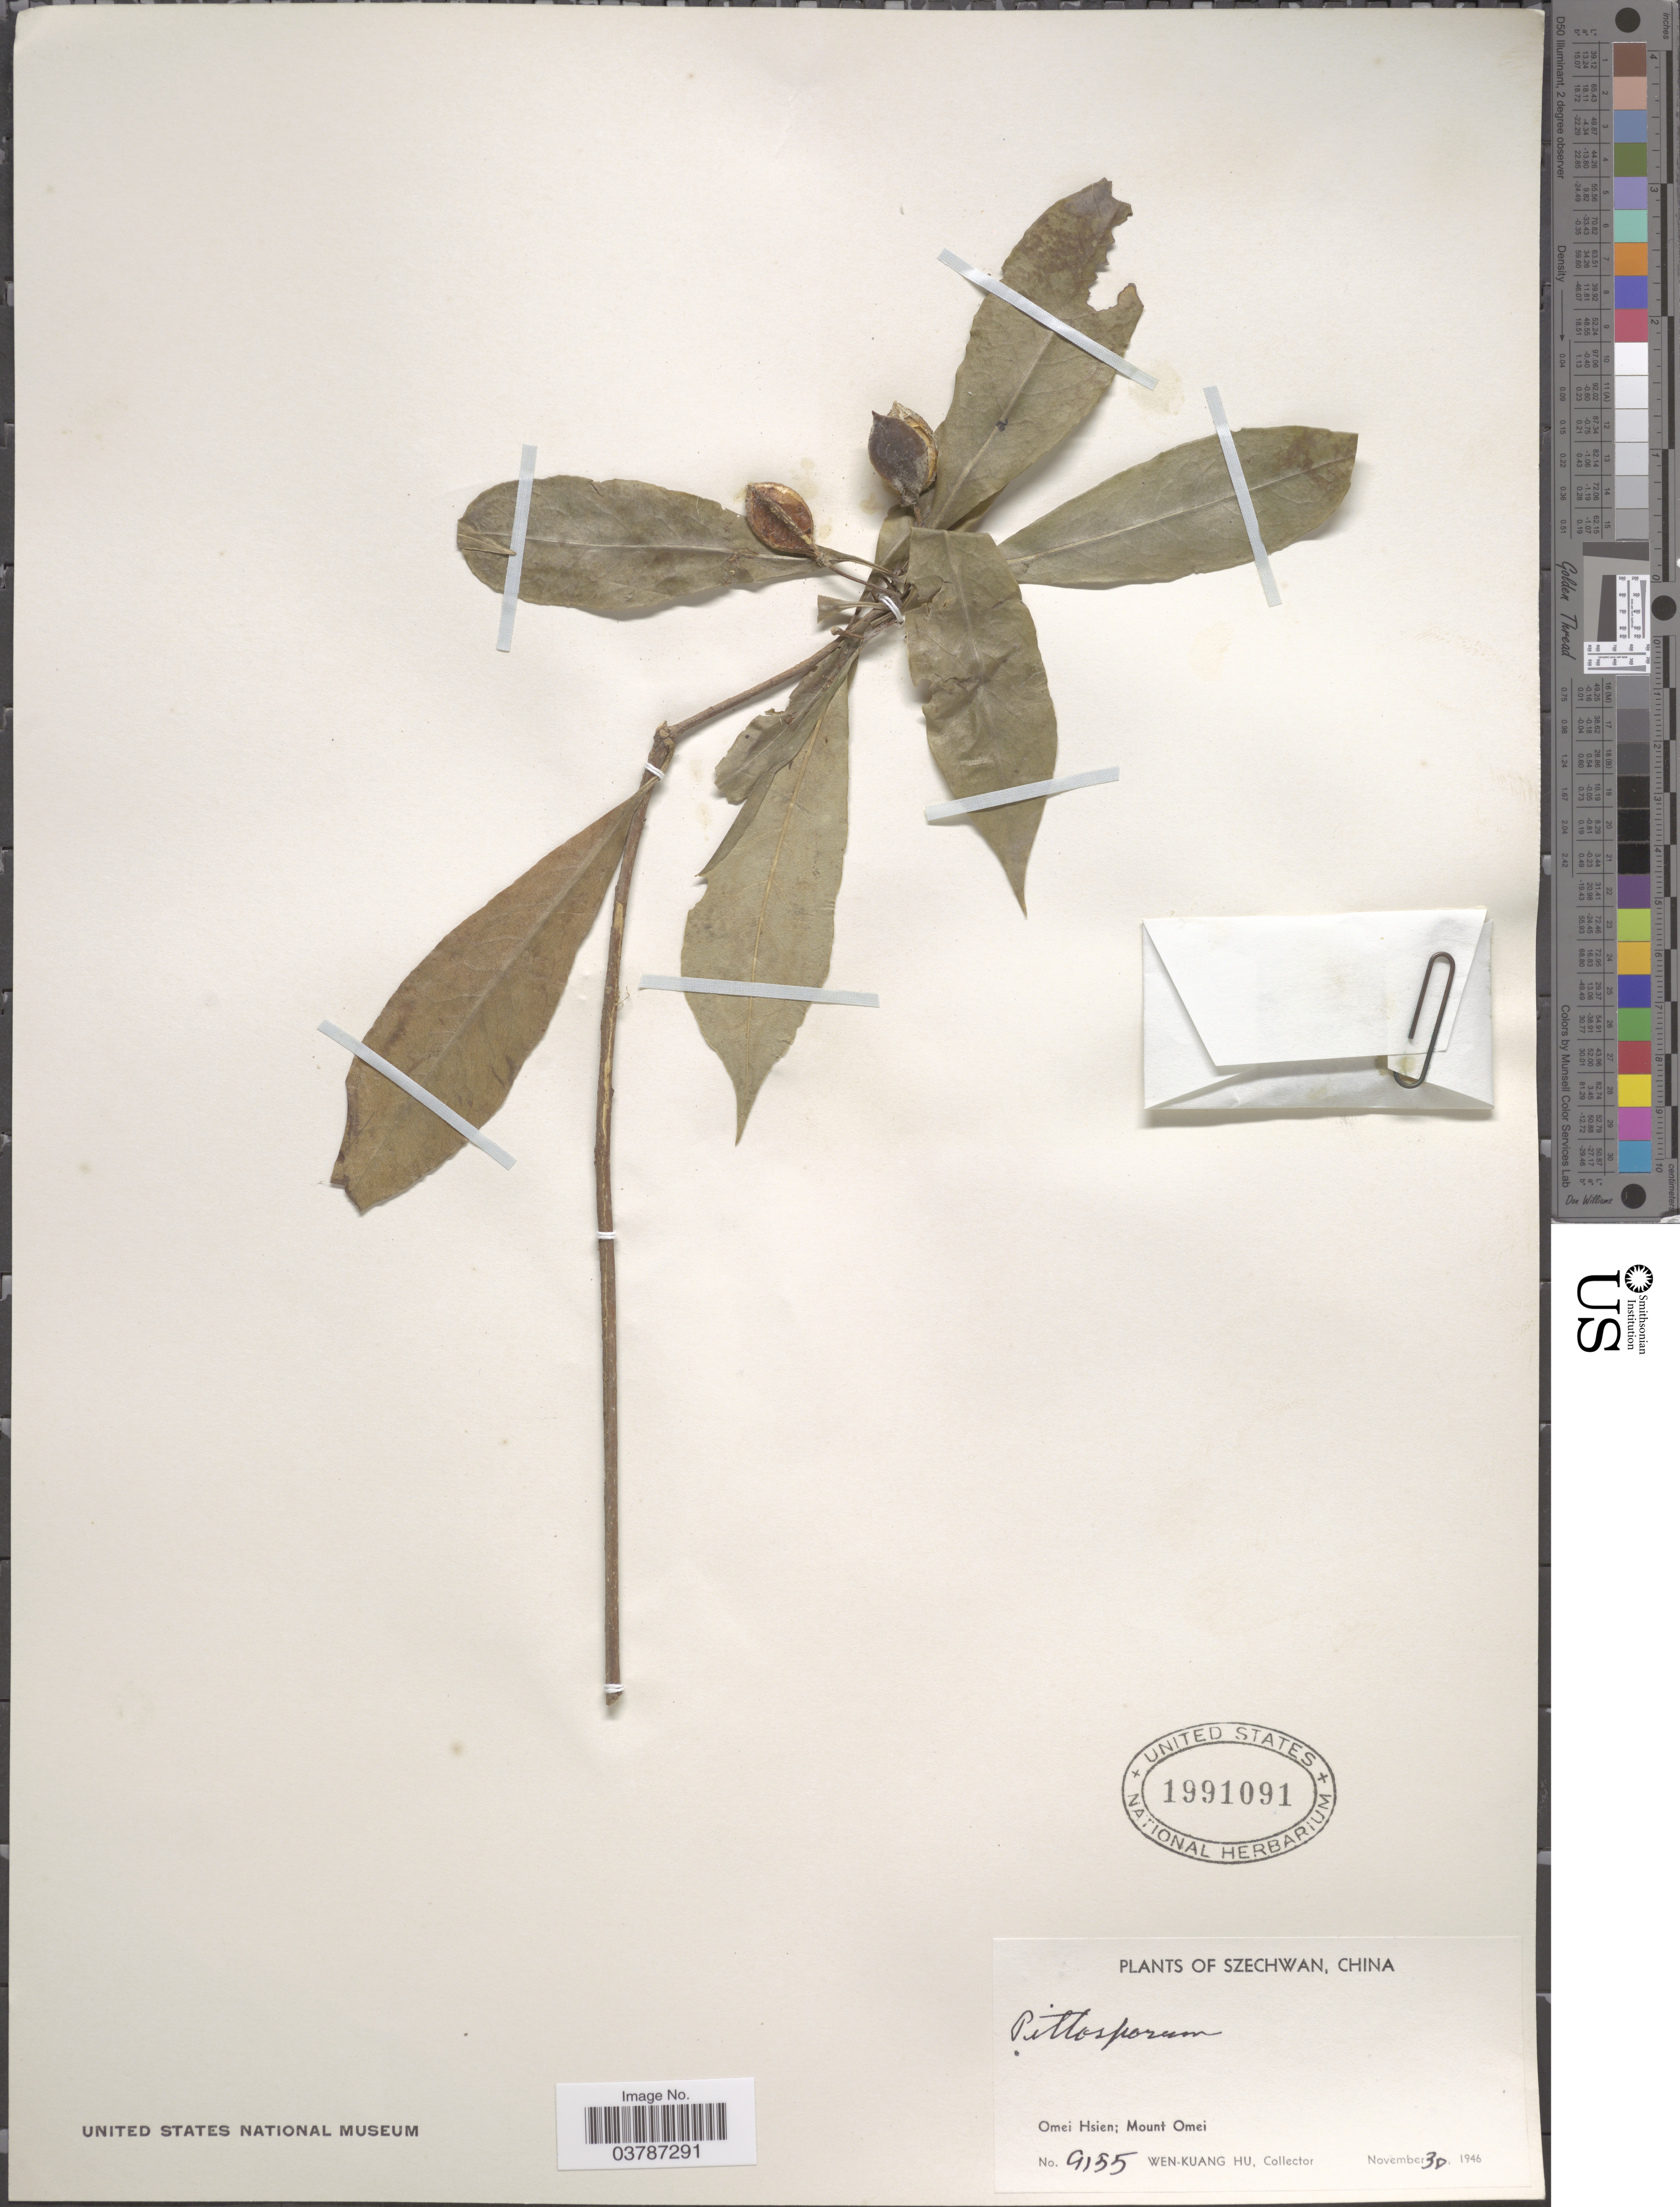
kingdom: Plantae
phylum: Tracheophyta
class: Magnoliopsida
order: Apiales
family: Pittosporaceae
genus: Pittosporum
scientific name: Pittosporum sp.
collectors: W. K. Hu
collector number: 9155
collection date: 1946-11-30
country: China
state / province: Sichuan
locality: Szechwan. Omei Hsien; Mount Omei.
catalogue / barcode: US 1991091